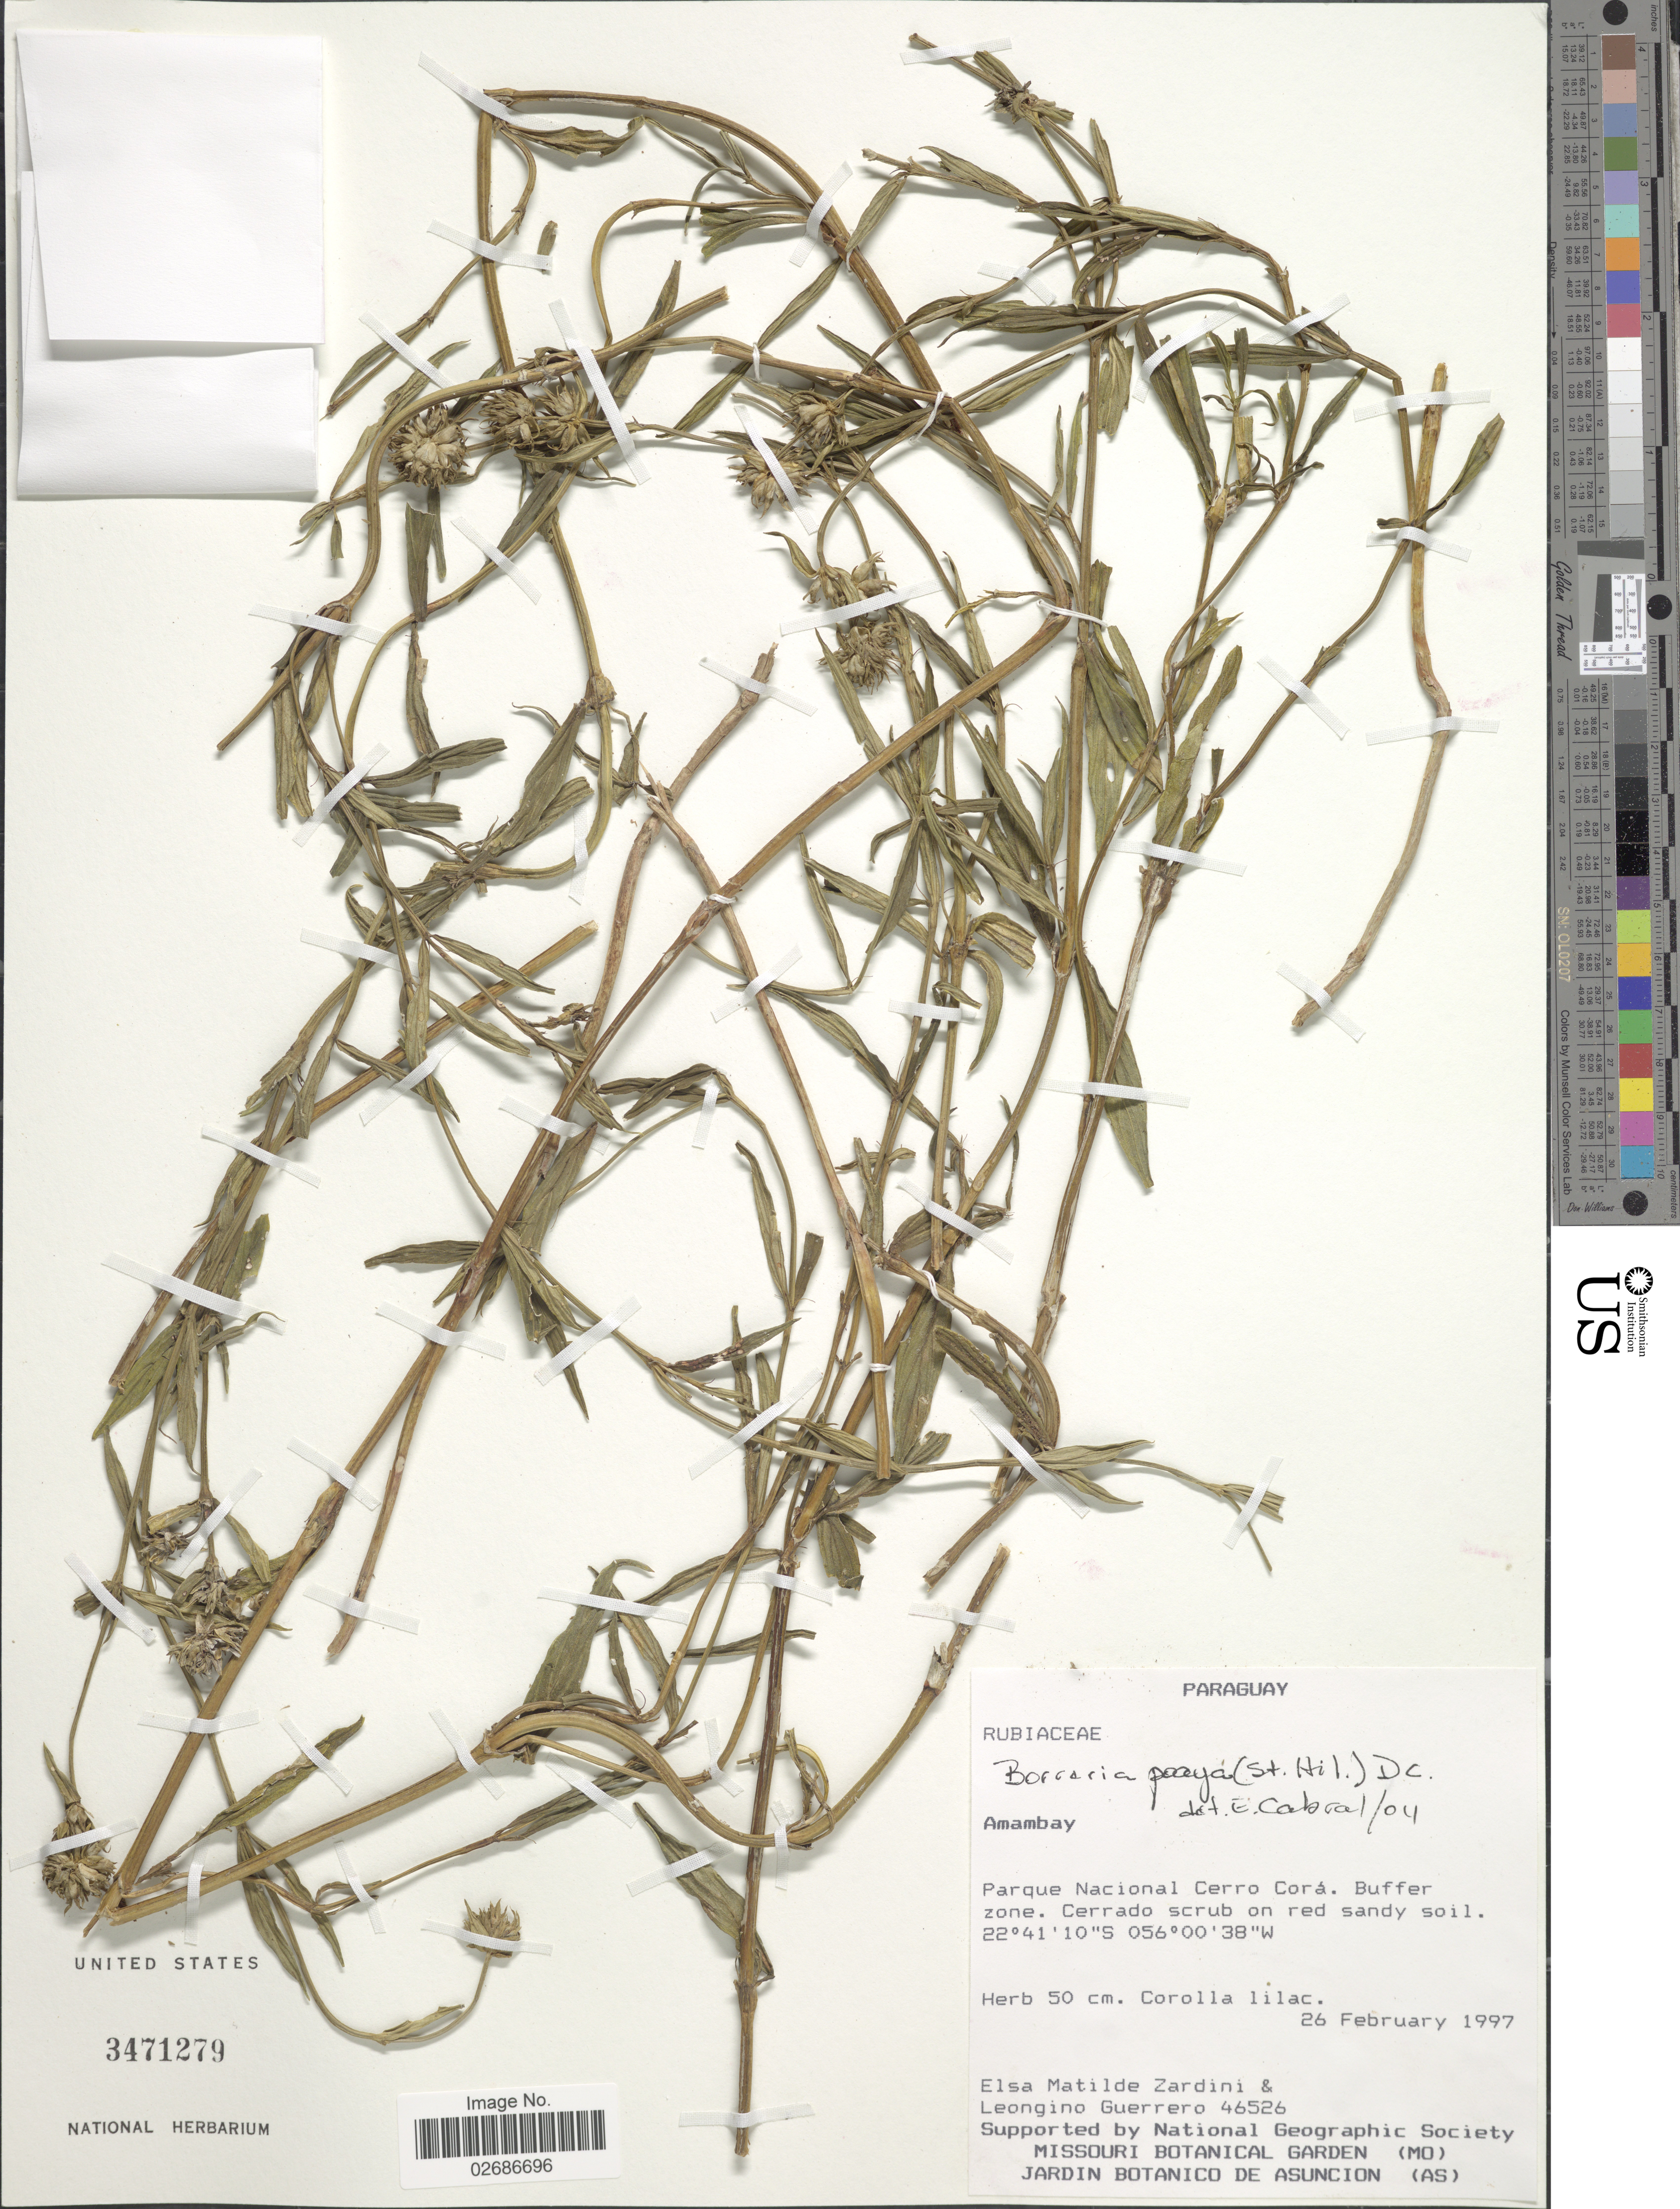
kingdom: Plantae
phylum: Tracheophyta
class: Magnoliopsida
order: Gentianales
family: Rubiaceae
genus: Borreria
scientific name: Borreria poaya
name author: (A. St.-Hil.) DC.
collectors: E. M. Zardini & L. Guerrero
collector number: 46526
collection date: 1997-02-26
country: Paraguay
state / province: Amambay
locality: Parque Nacional Cerro Cora. Buffer zone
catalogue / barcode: US 3471279